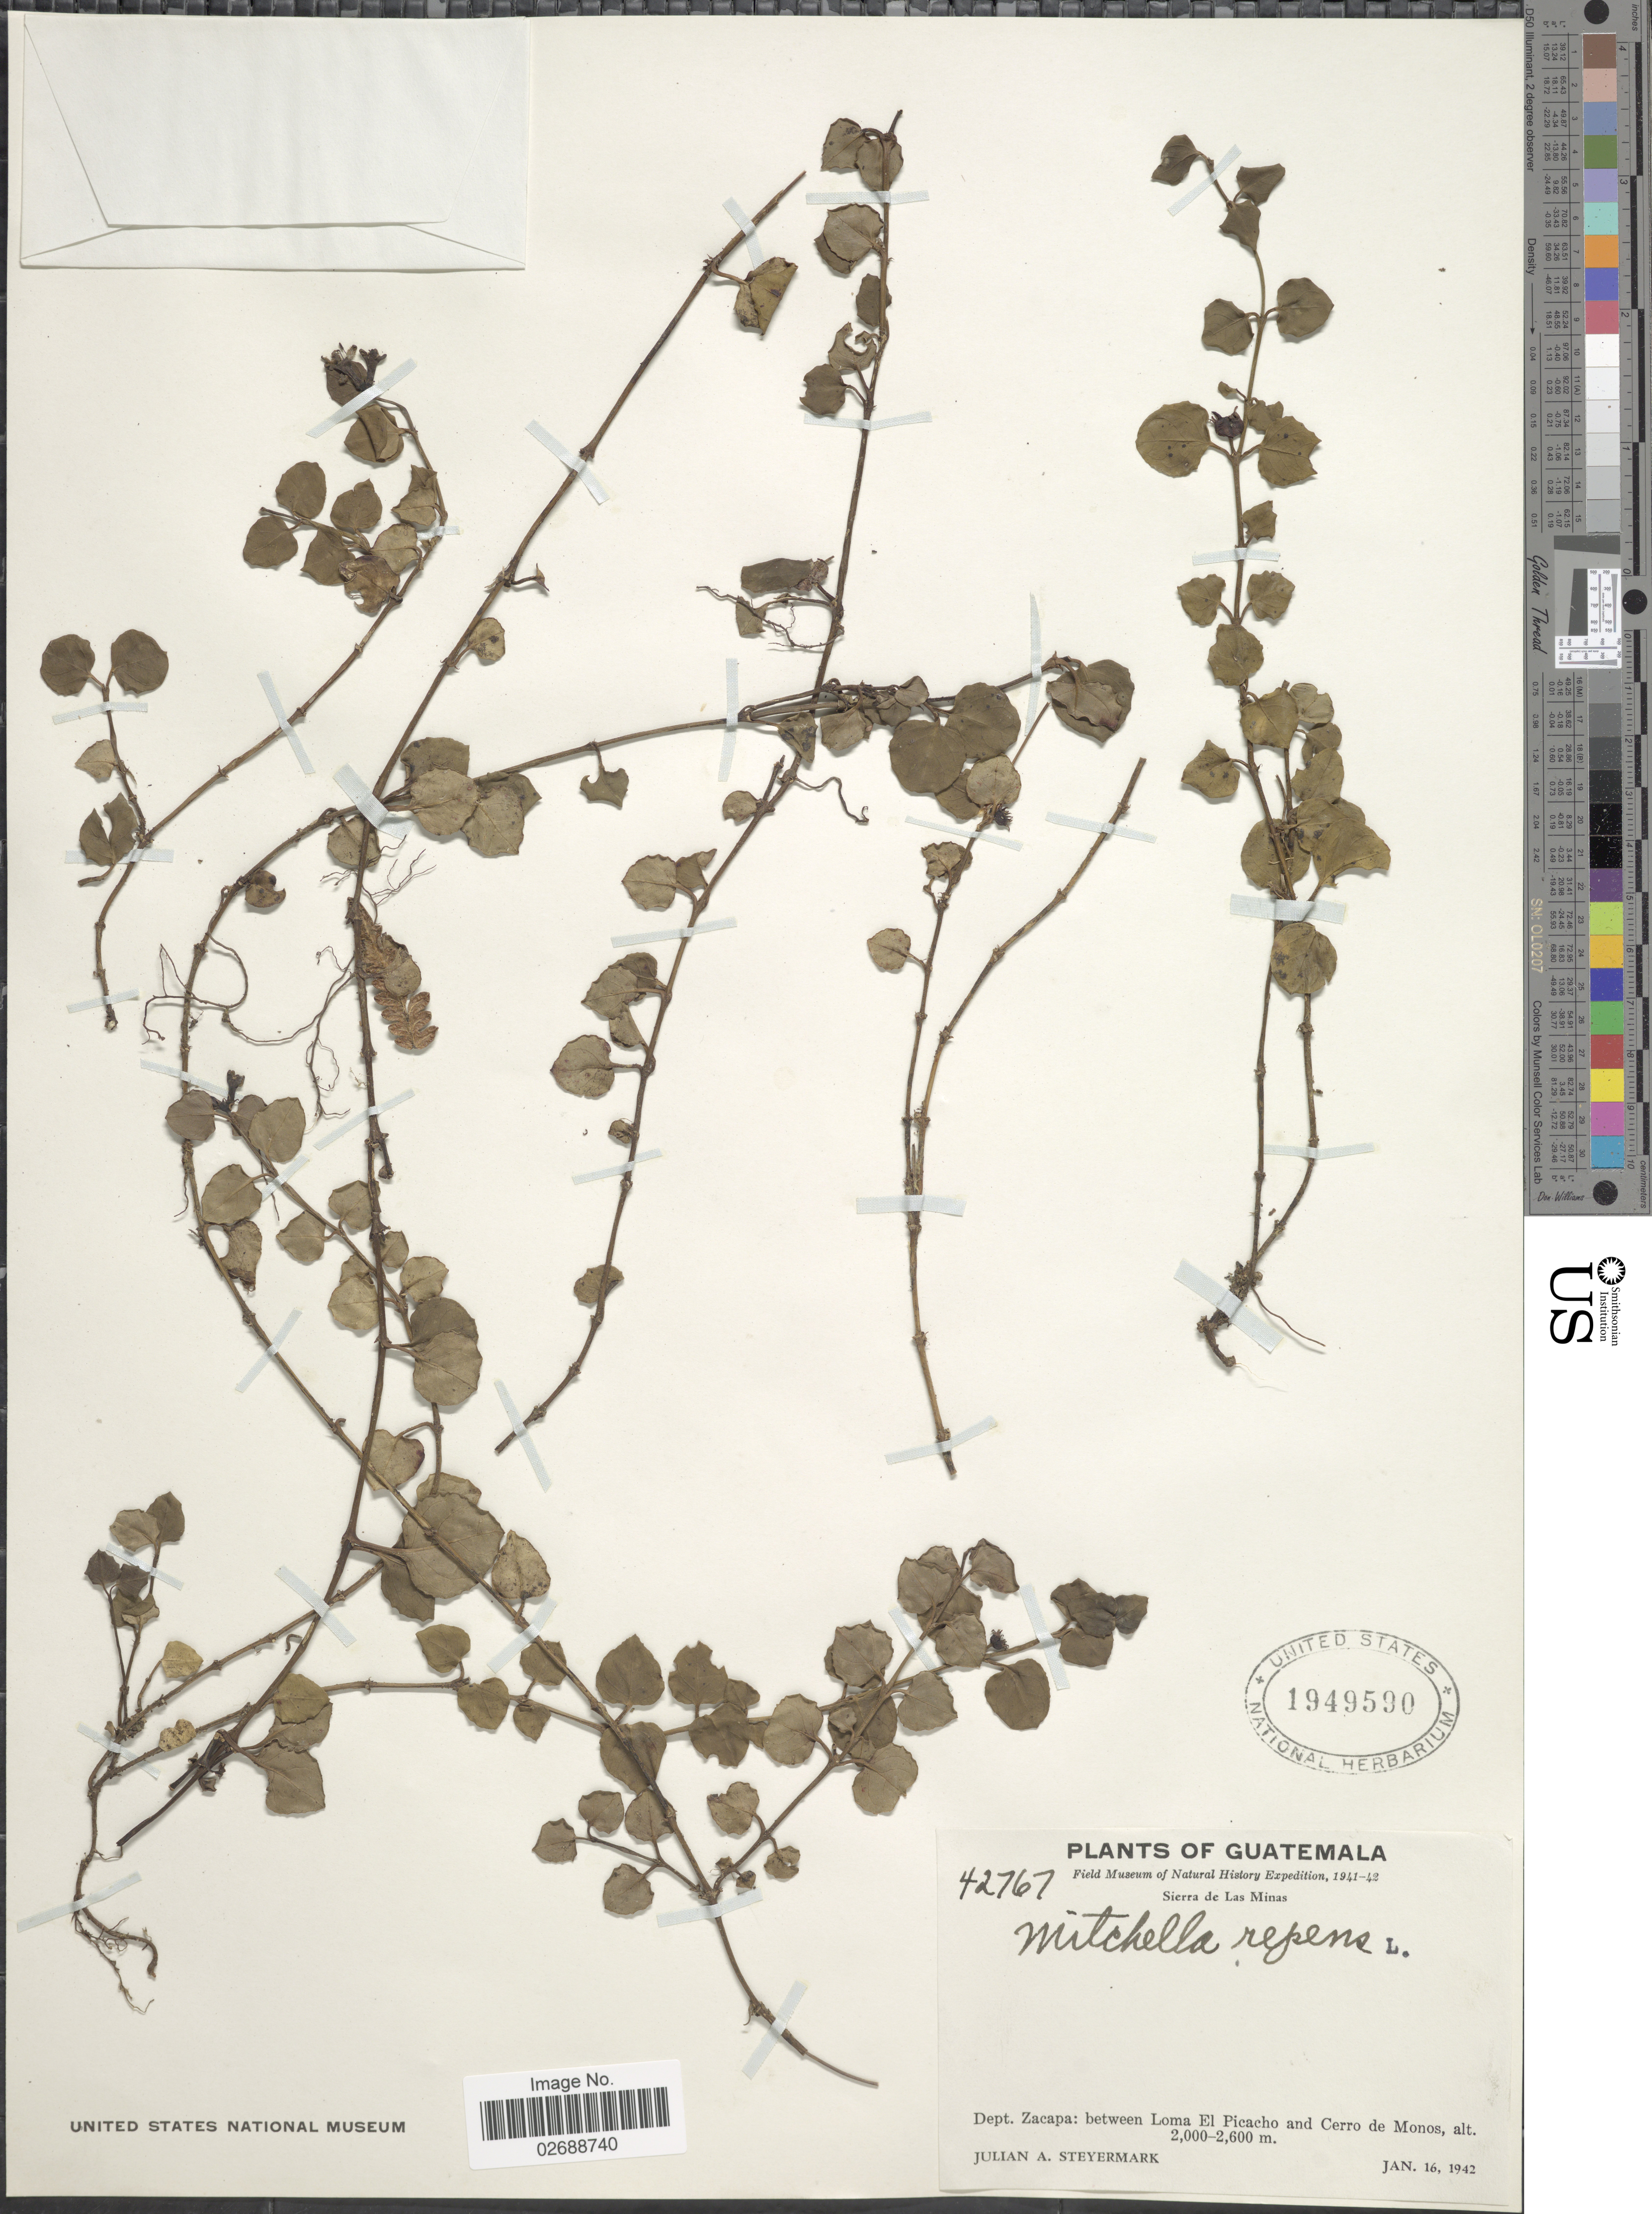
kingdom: Plantae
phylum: Tracheophyta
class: Magnoliopsida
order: Gentianales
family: Rubiaceae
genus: Mitchella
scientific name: Mitchella repens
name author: L.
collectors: J. Steyermark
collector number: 42767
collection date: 1942-01-16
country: Guatemala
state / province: Zacapa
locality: Between Loma El Picacho and Cerro de Monos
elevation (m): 2000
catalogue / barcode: US 1949590